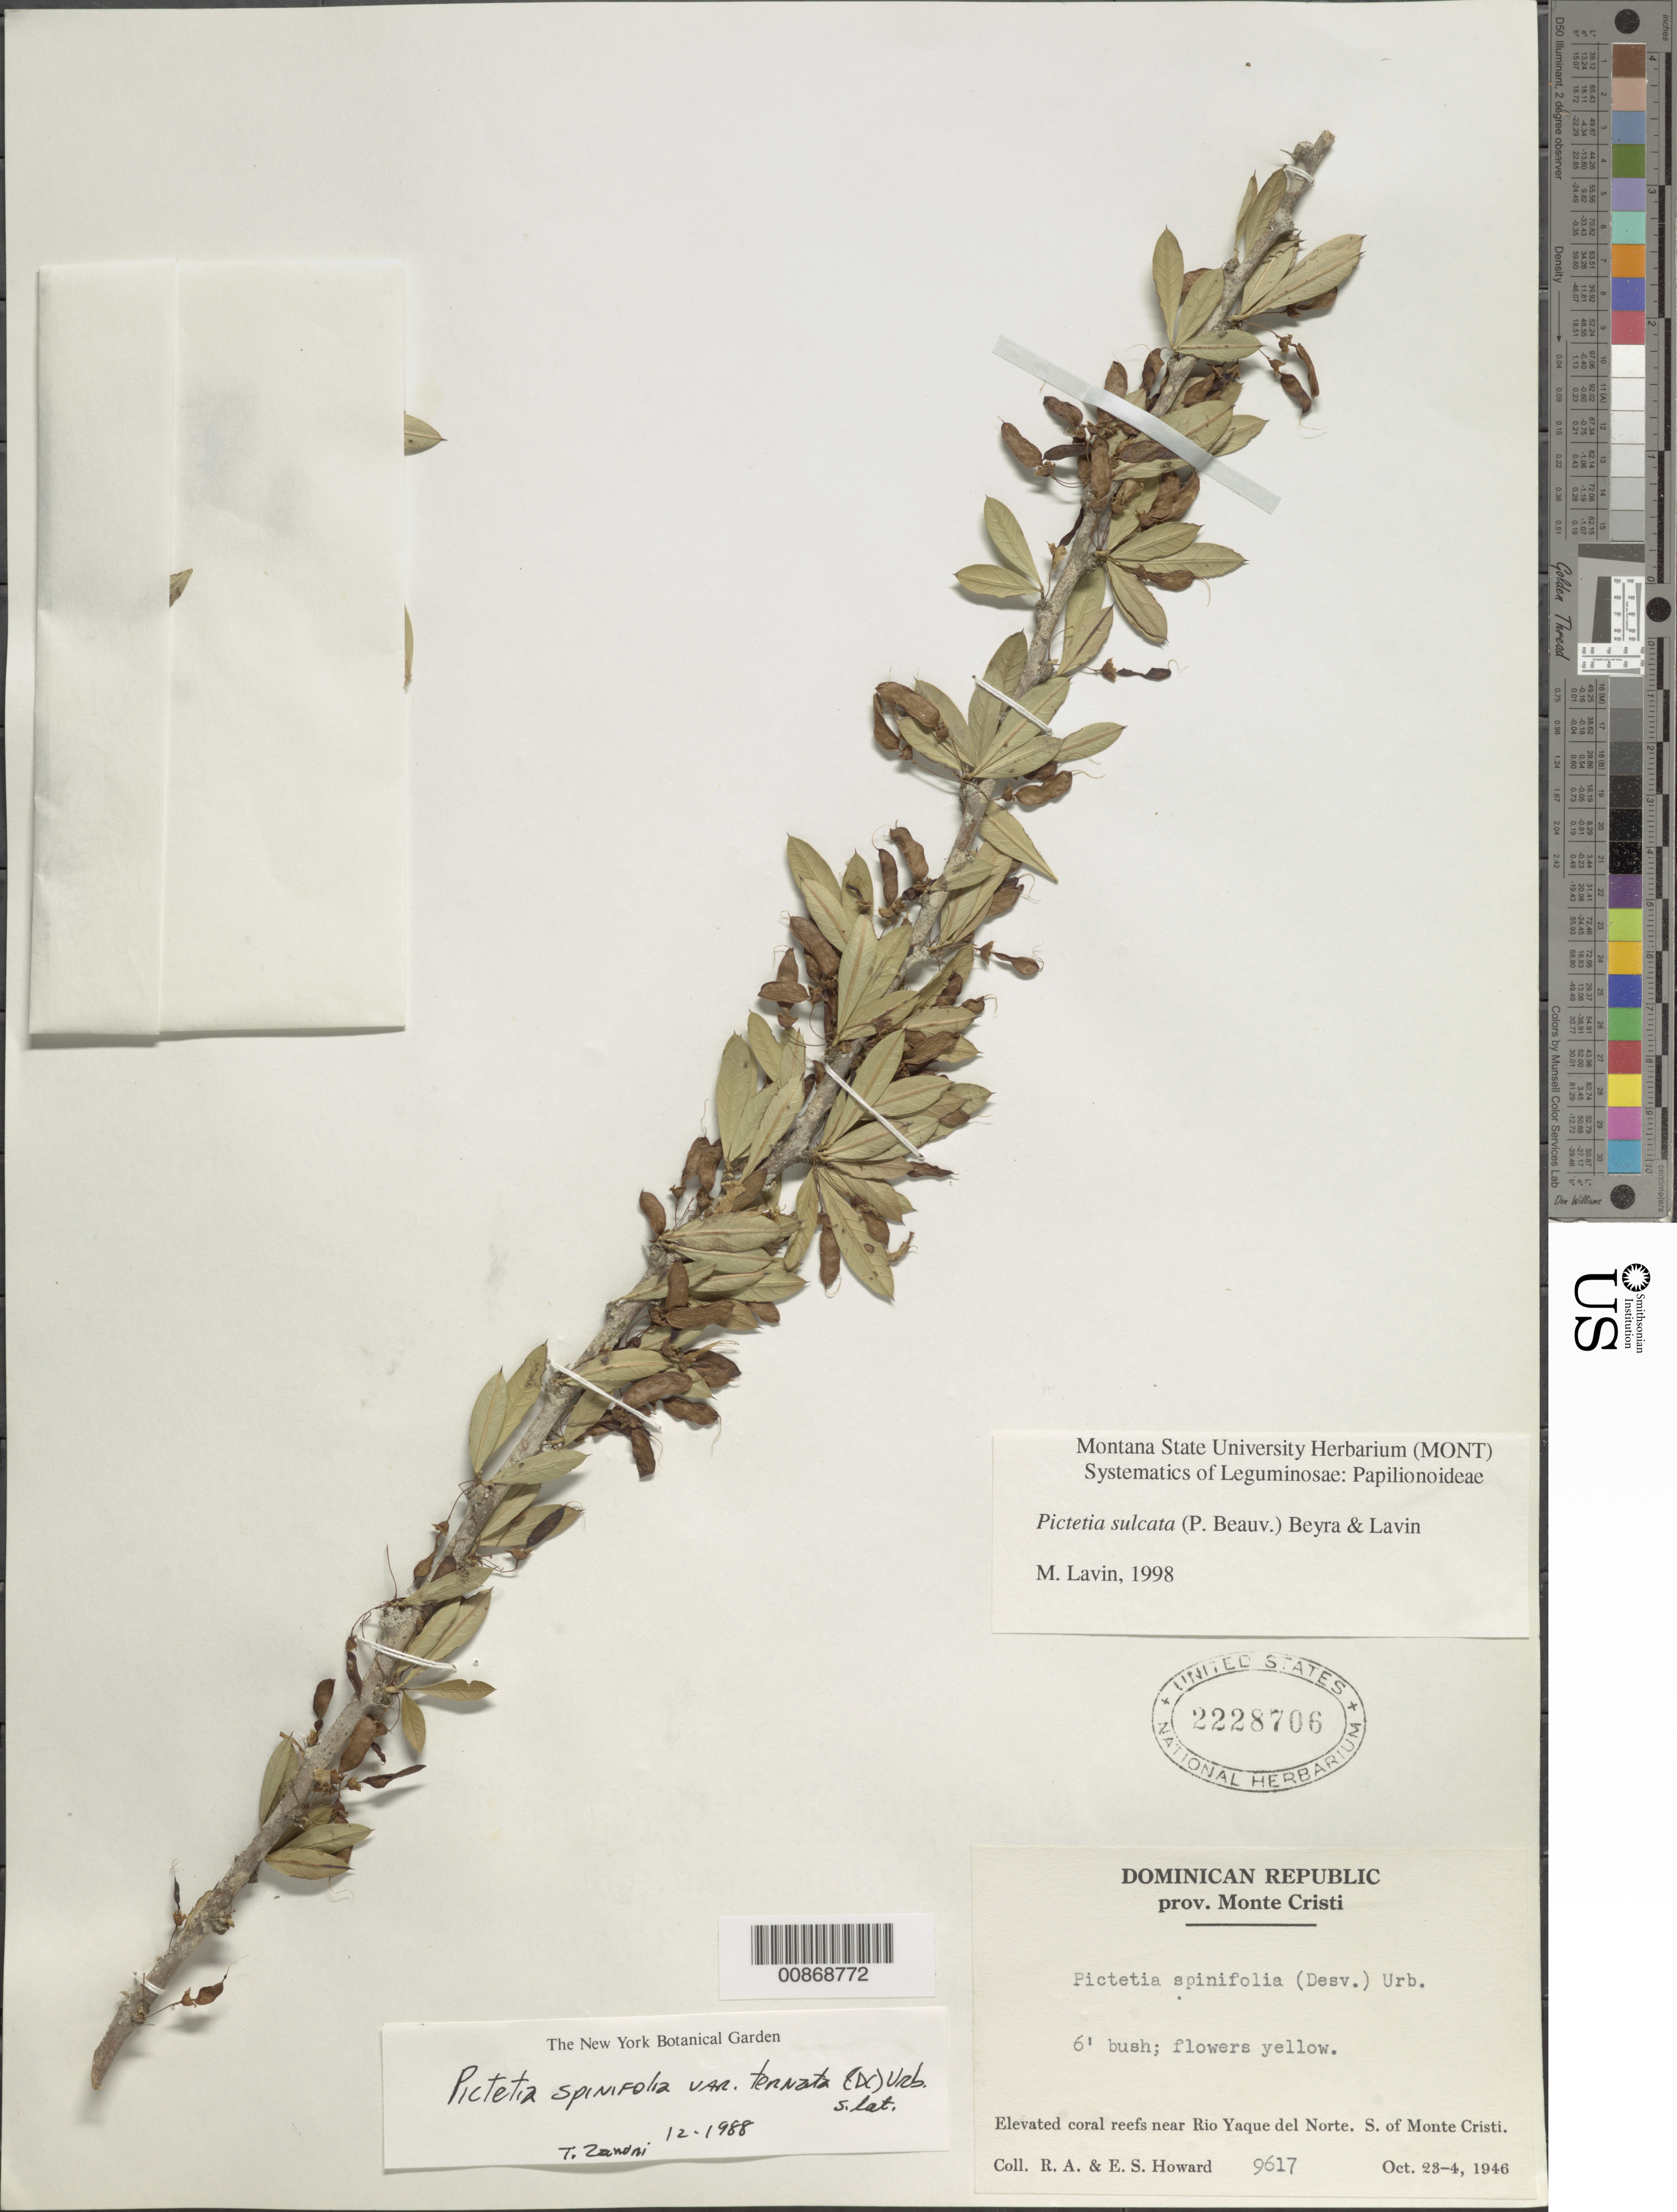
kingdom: Plantae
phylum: Tracheophyta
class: Magnoliopsida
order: Fabales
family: Fabaceae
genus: Pictetia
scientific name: Pictetia sulcata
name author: (P. Beauv.) Beyra & Lavin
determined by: Lavin, M.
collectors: R. A. Howard & E. S. Howard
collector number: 9617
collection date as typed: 23 Oct 1946 to 24 Oct 1946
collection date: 1946-10-23/1946-10-24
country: Dominican Republic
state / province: Monte Cristi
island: Hispaniola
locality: Near Río Yaque del Norte. S. of Monte Cristi.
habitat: Elevated coral reefs.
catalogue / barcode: US 2228706